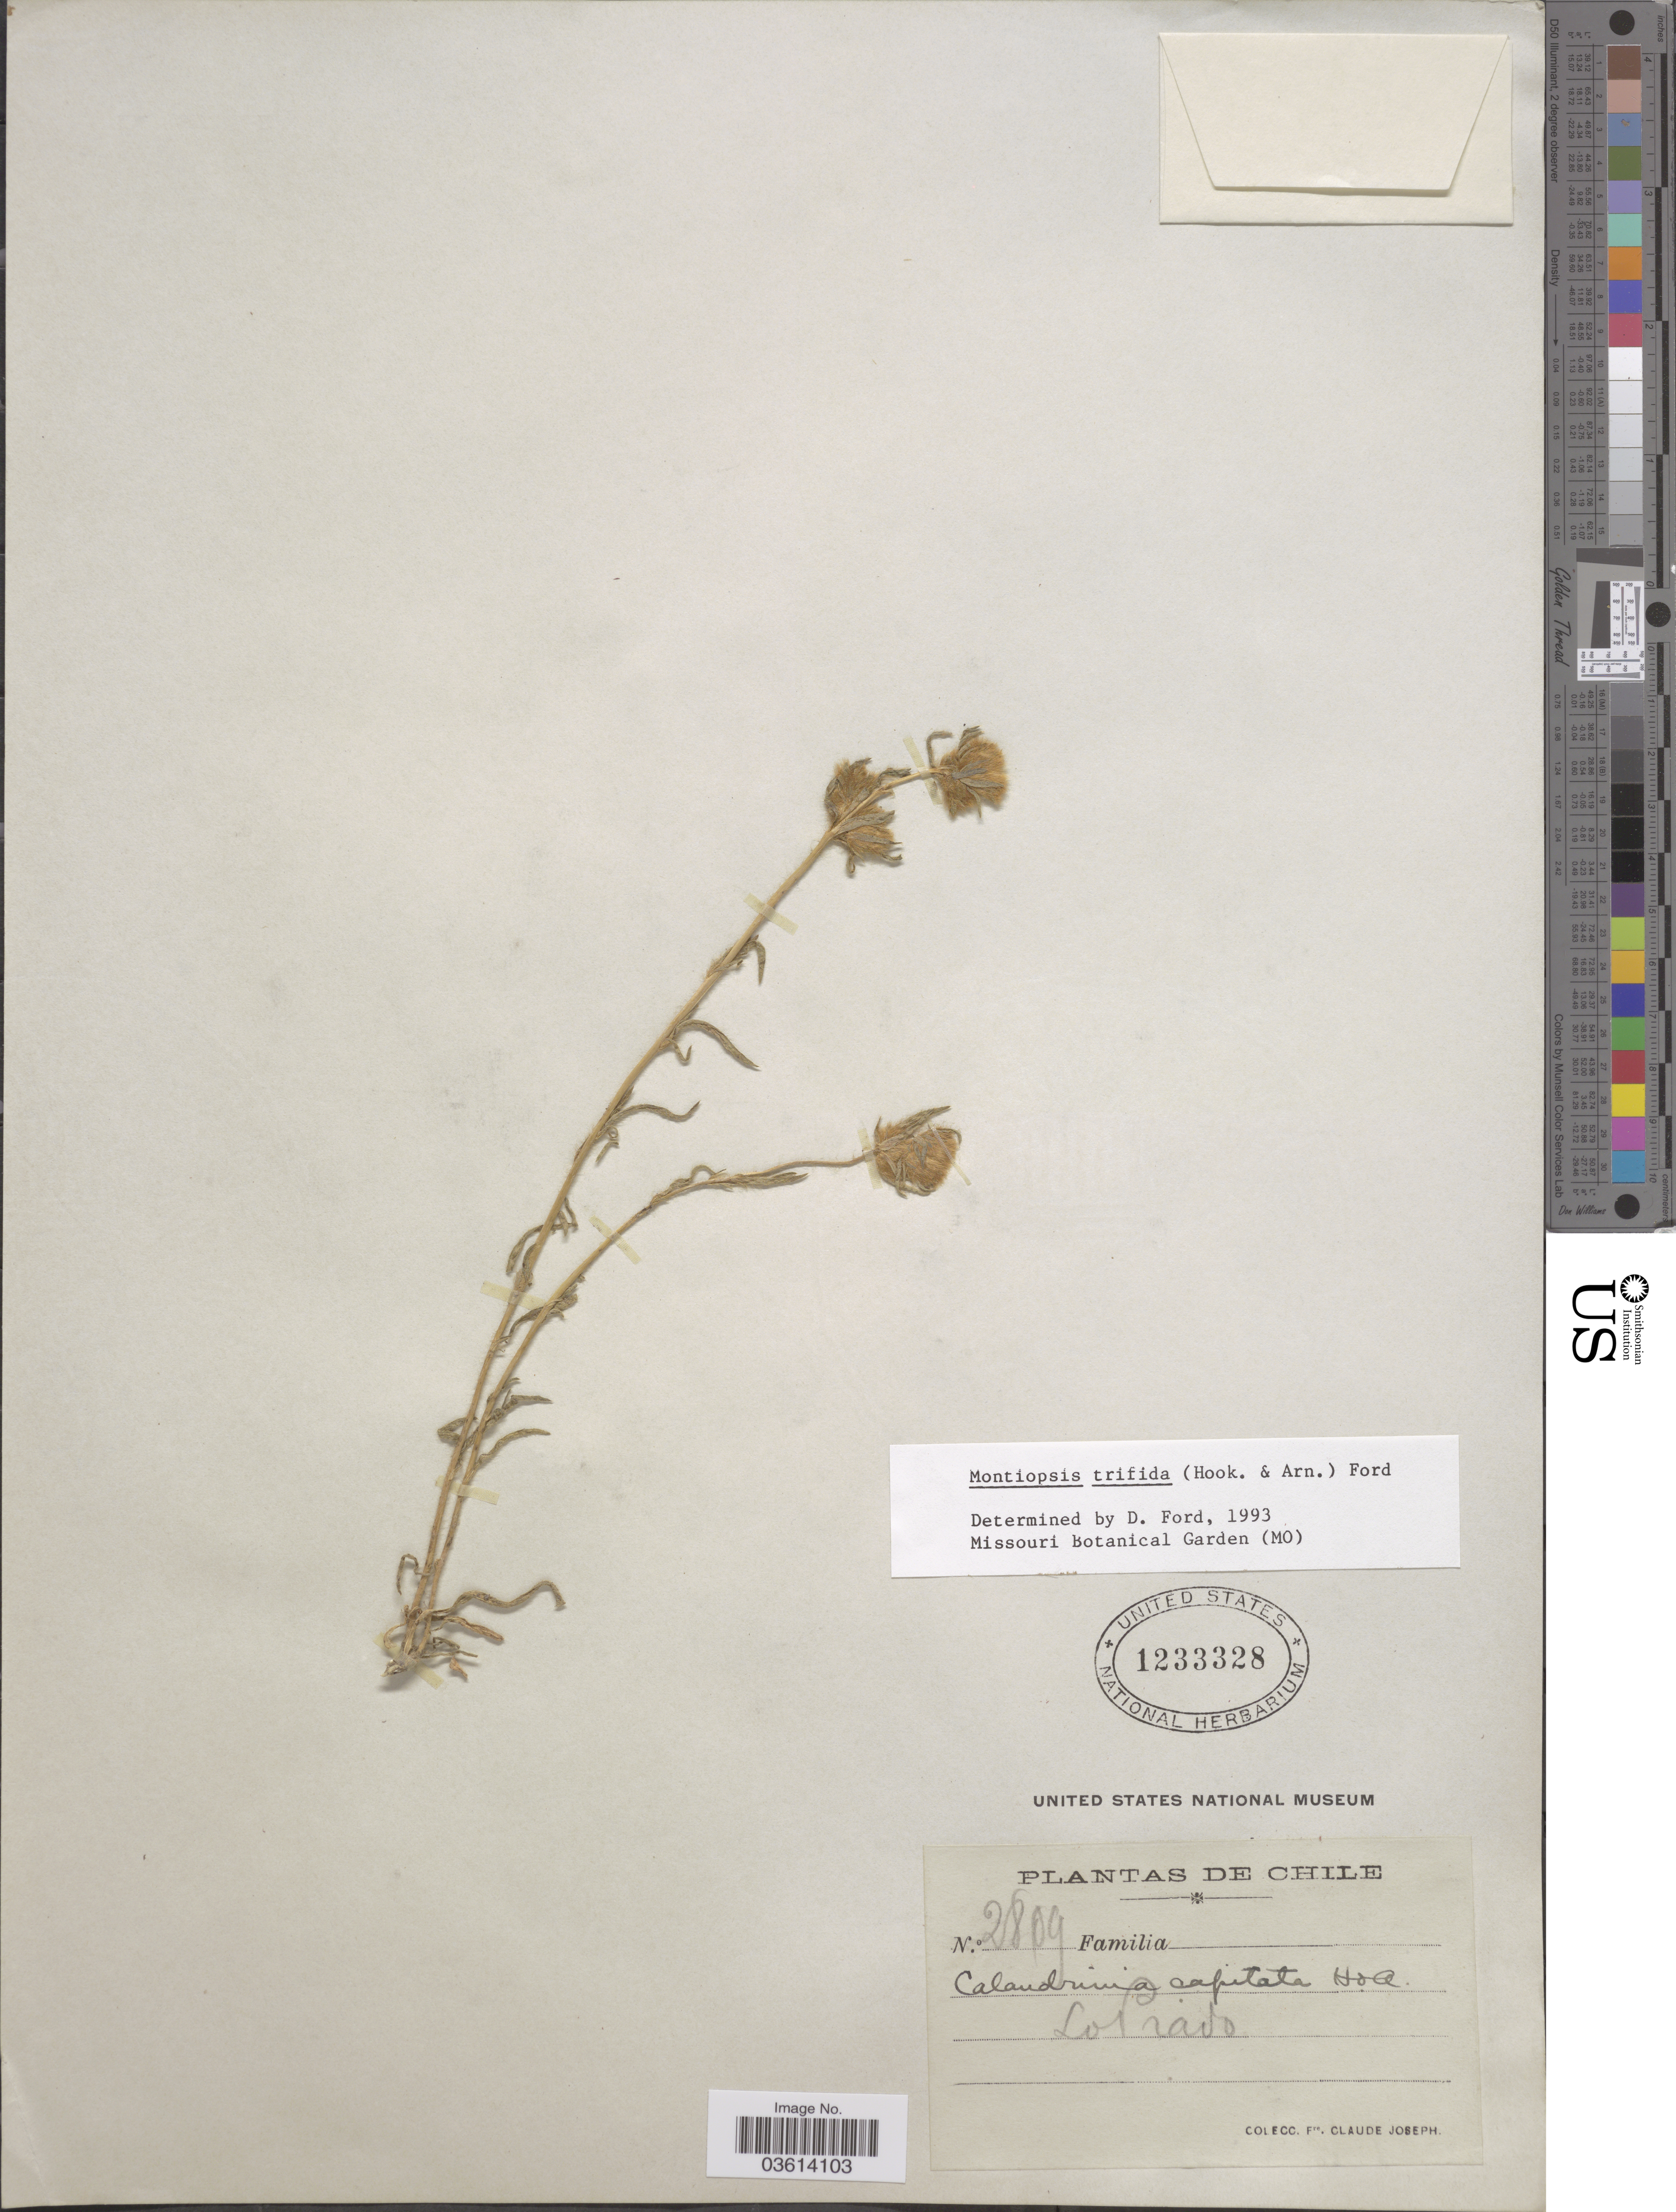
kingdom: Plantae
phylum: Tracheophyta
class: Magnoliopsida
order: Caryophyllales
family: Montiaceae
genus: Montiopsis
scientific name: Montiopsis trifida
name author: (Hook. & Arn.) D.I. Ford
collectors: Bro. Claude-Joseph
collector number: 2809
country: Chile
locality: Lo Prado.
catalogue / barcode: US 1233328